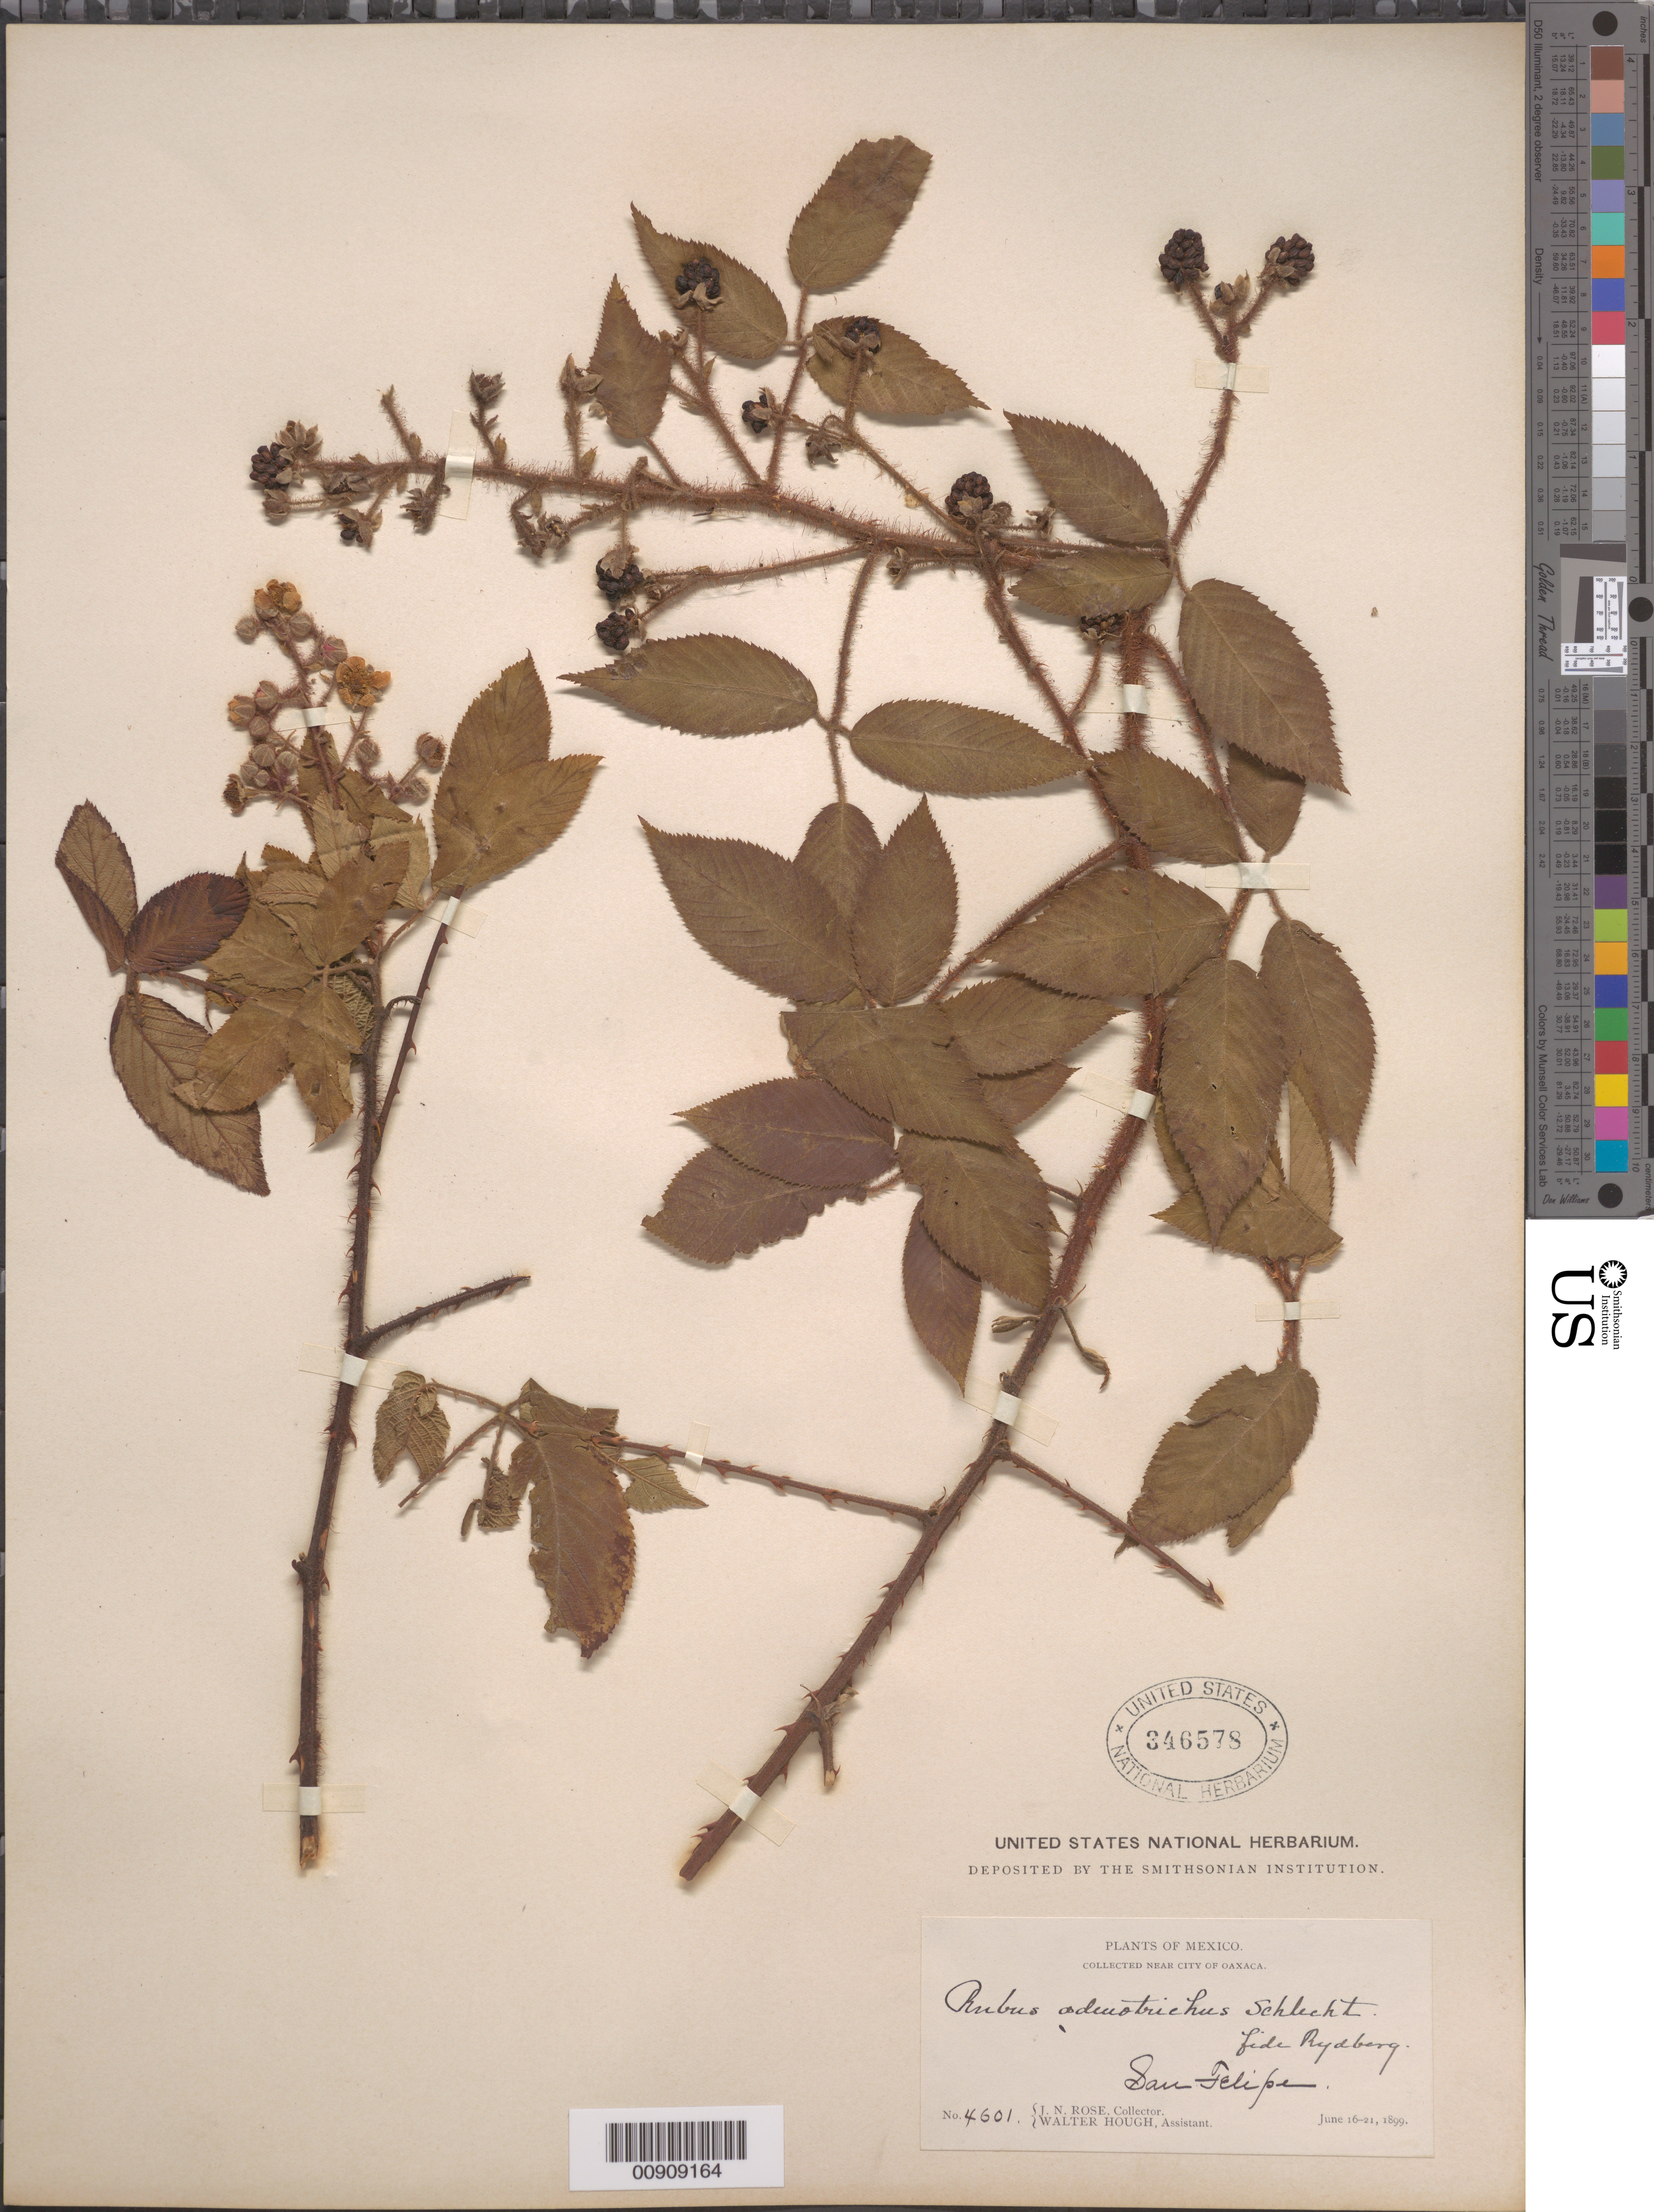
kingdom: Plantae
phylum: Tracheophyta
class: Magnoliopsida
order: Rosales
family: Rosaceae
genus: Rubus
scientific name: Rubus adenotrichos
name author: Schltdl.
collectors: J. N. Rose & W. Hough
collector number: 4601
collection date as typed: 16 Jun 1899 to 21 Jun 1899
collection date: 1899-06-16/1899-06-21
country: Mexico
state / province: Oaxaca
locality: San Felipe near City of Oaxaca.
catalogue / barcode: US 346578